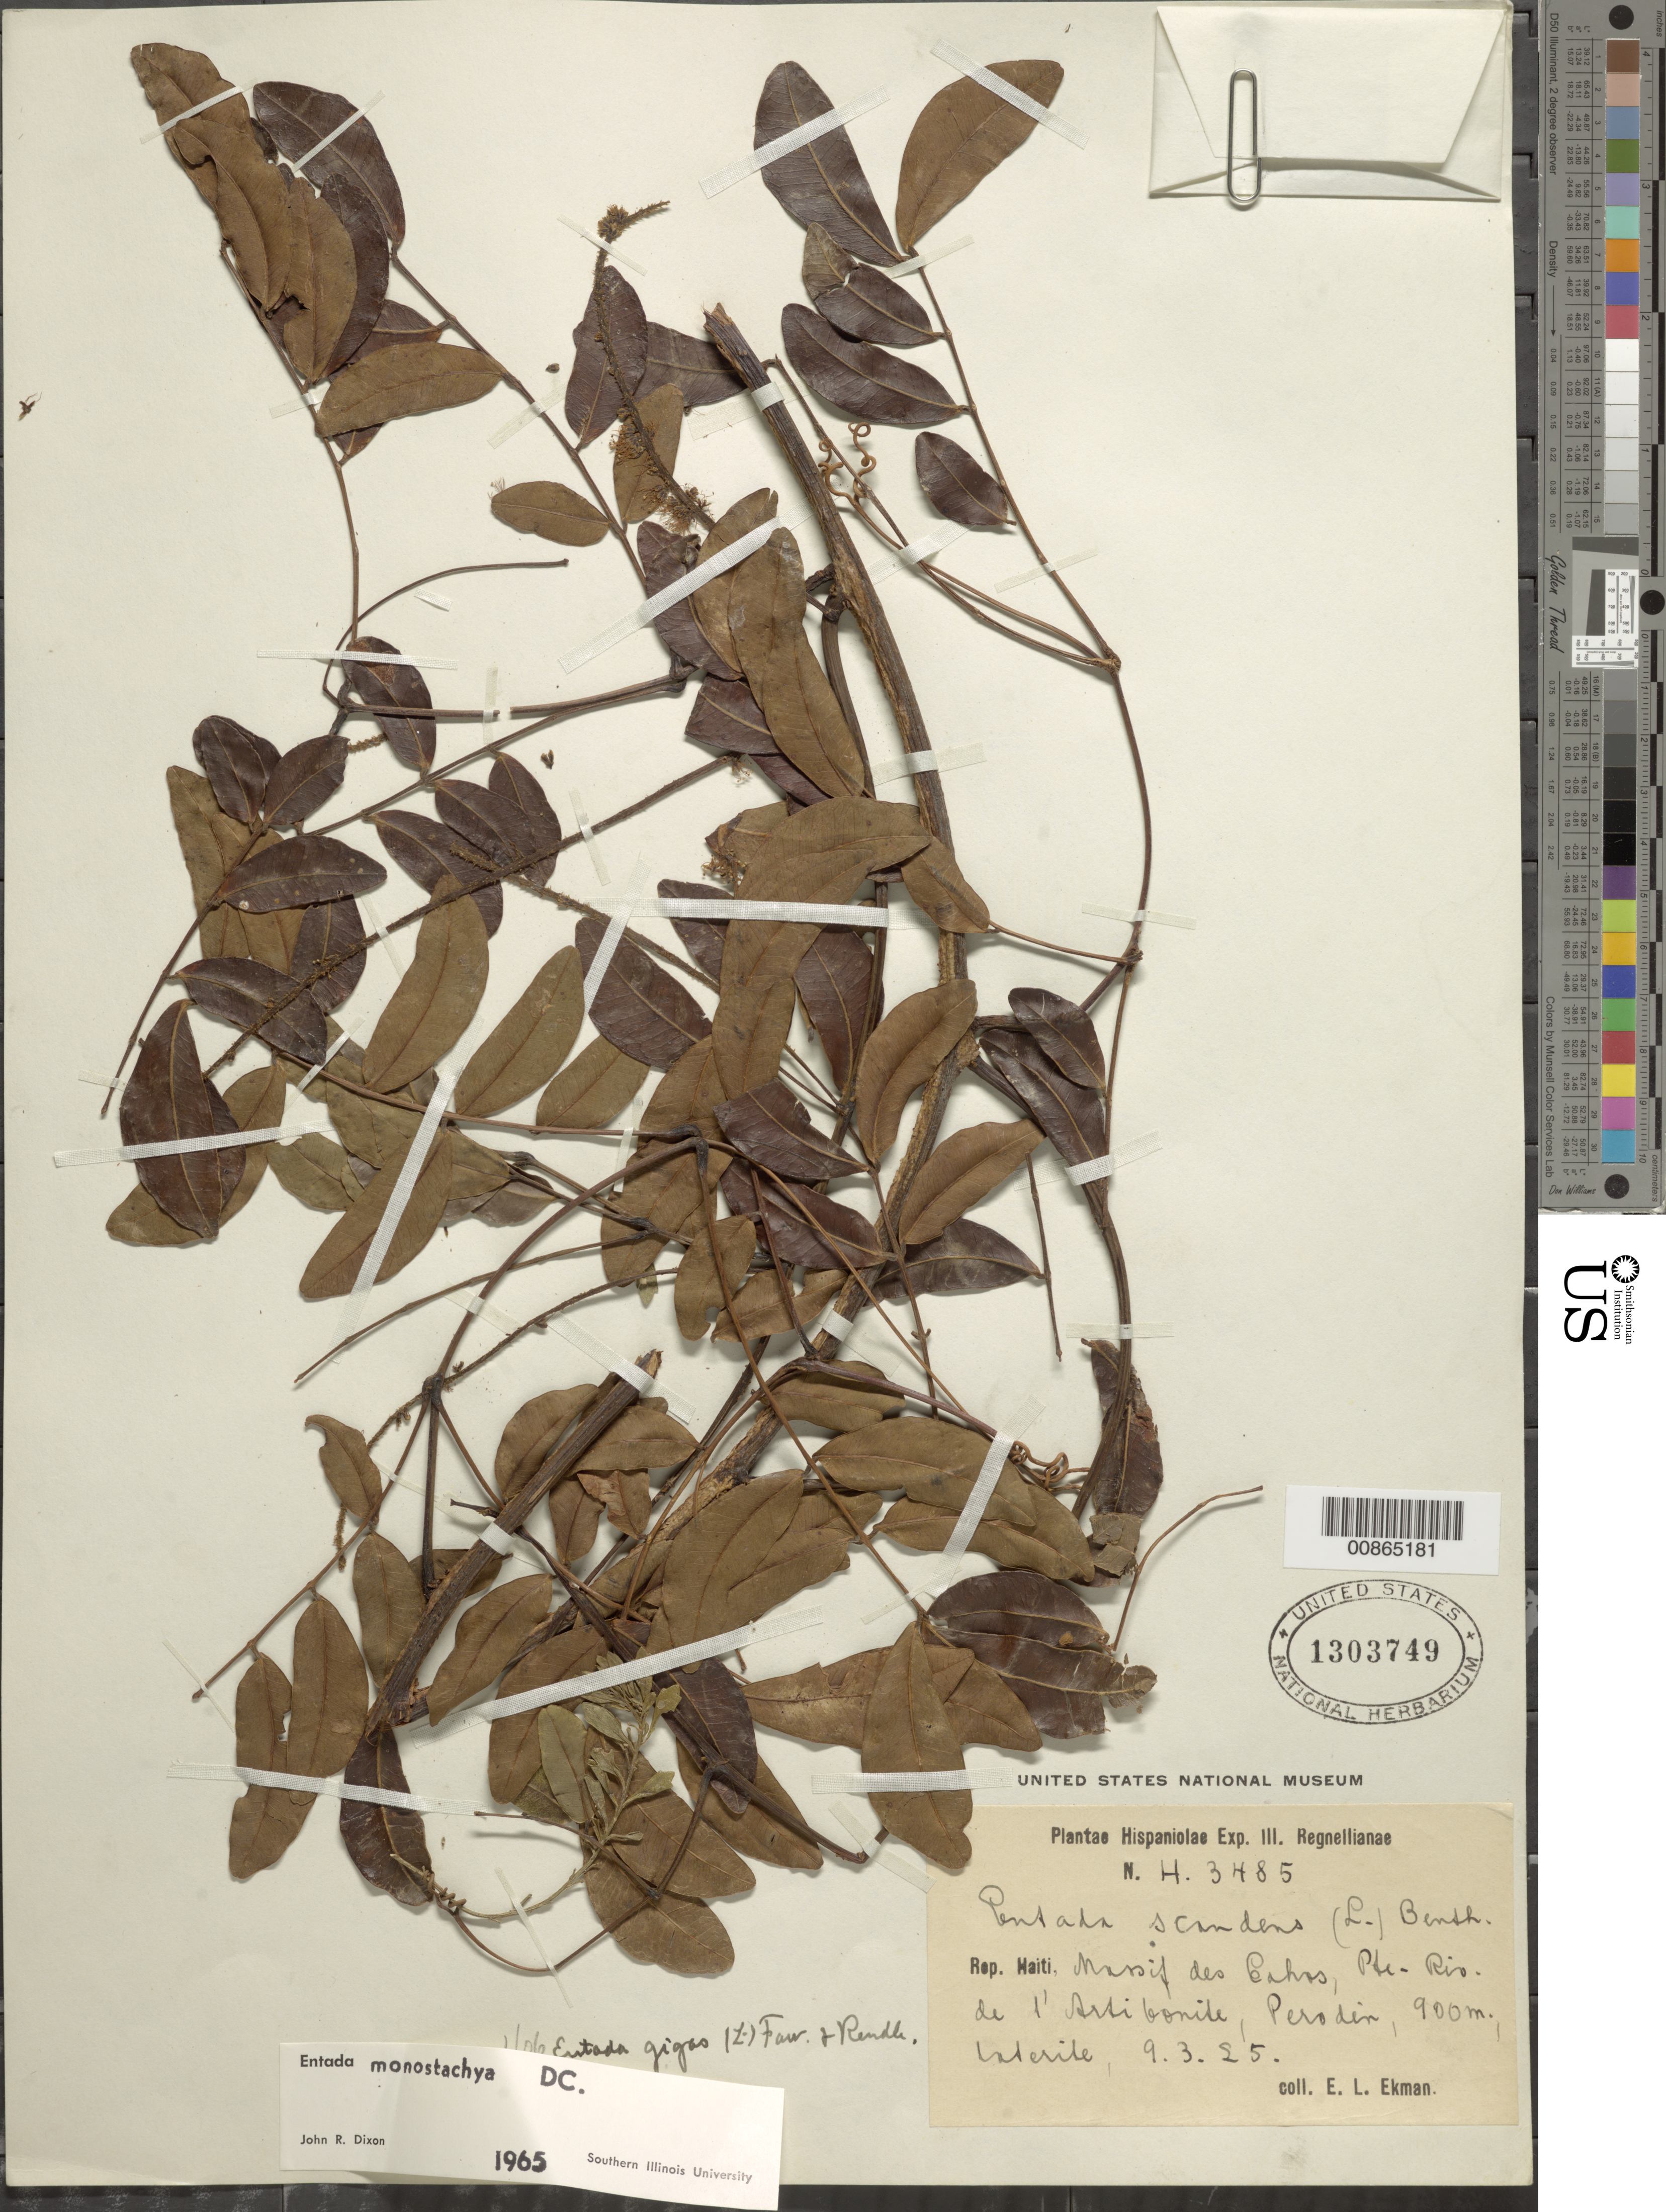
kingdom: Plantae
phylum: Tracheophyta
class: Magnoliopsida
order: Fabales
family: Fabaceae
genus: Entada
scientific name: Entada gigas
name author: (L.) Fawc. & Rendle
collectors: E. L. Ekman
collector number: H 3485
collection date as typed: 09 Mar 1925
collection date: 1925-03-09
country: Haiti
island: Hispaniola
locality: Massif des Cahos, Pte-Riv. de l'Artibonite, Perodin.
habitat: Laterite.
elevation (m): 900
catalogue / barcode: US 1303749